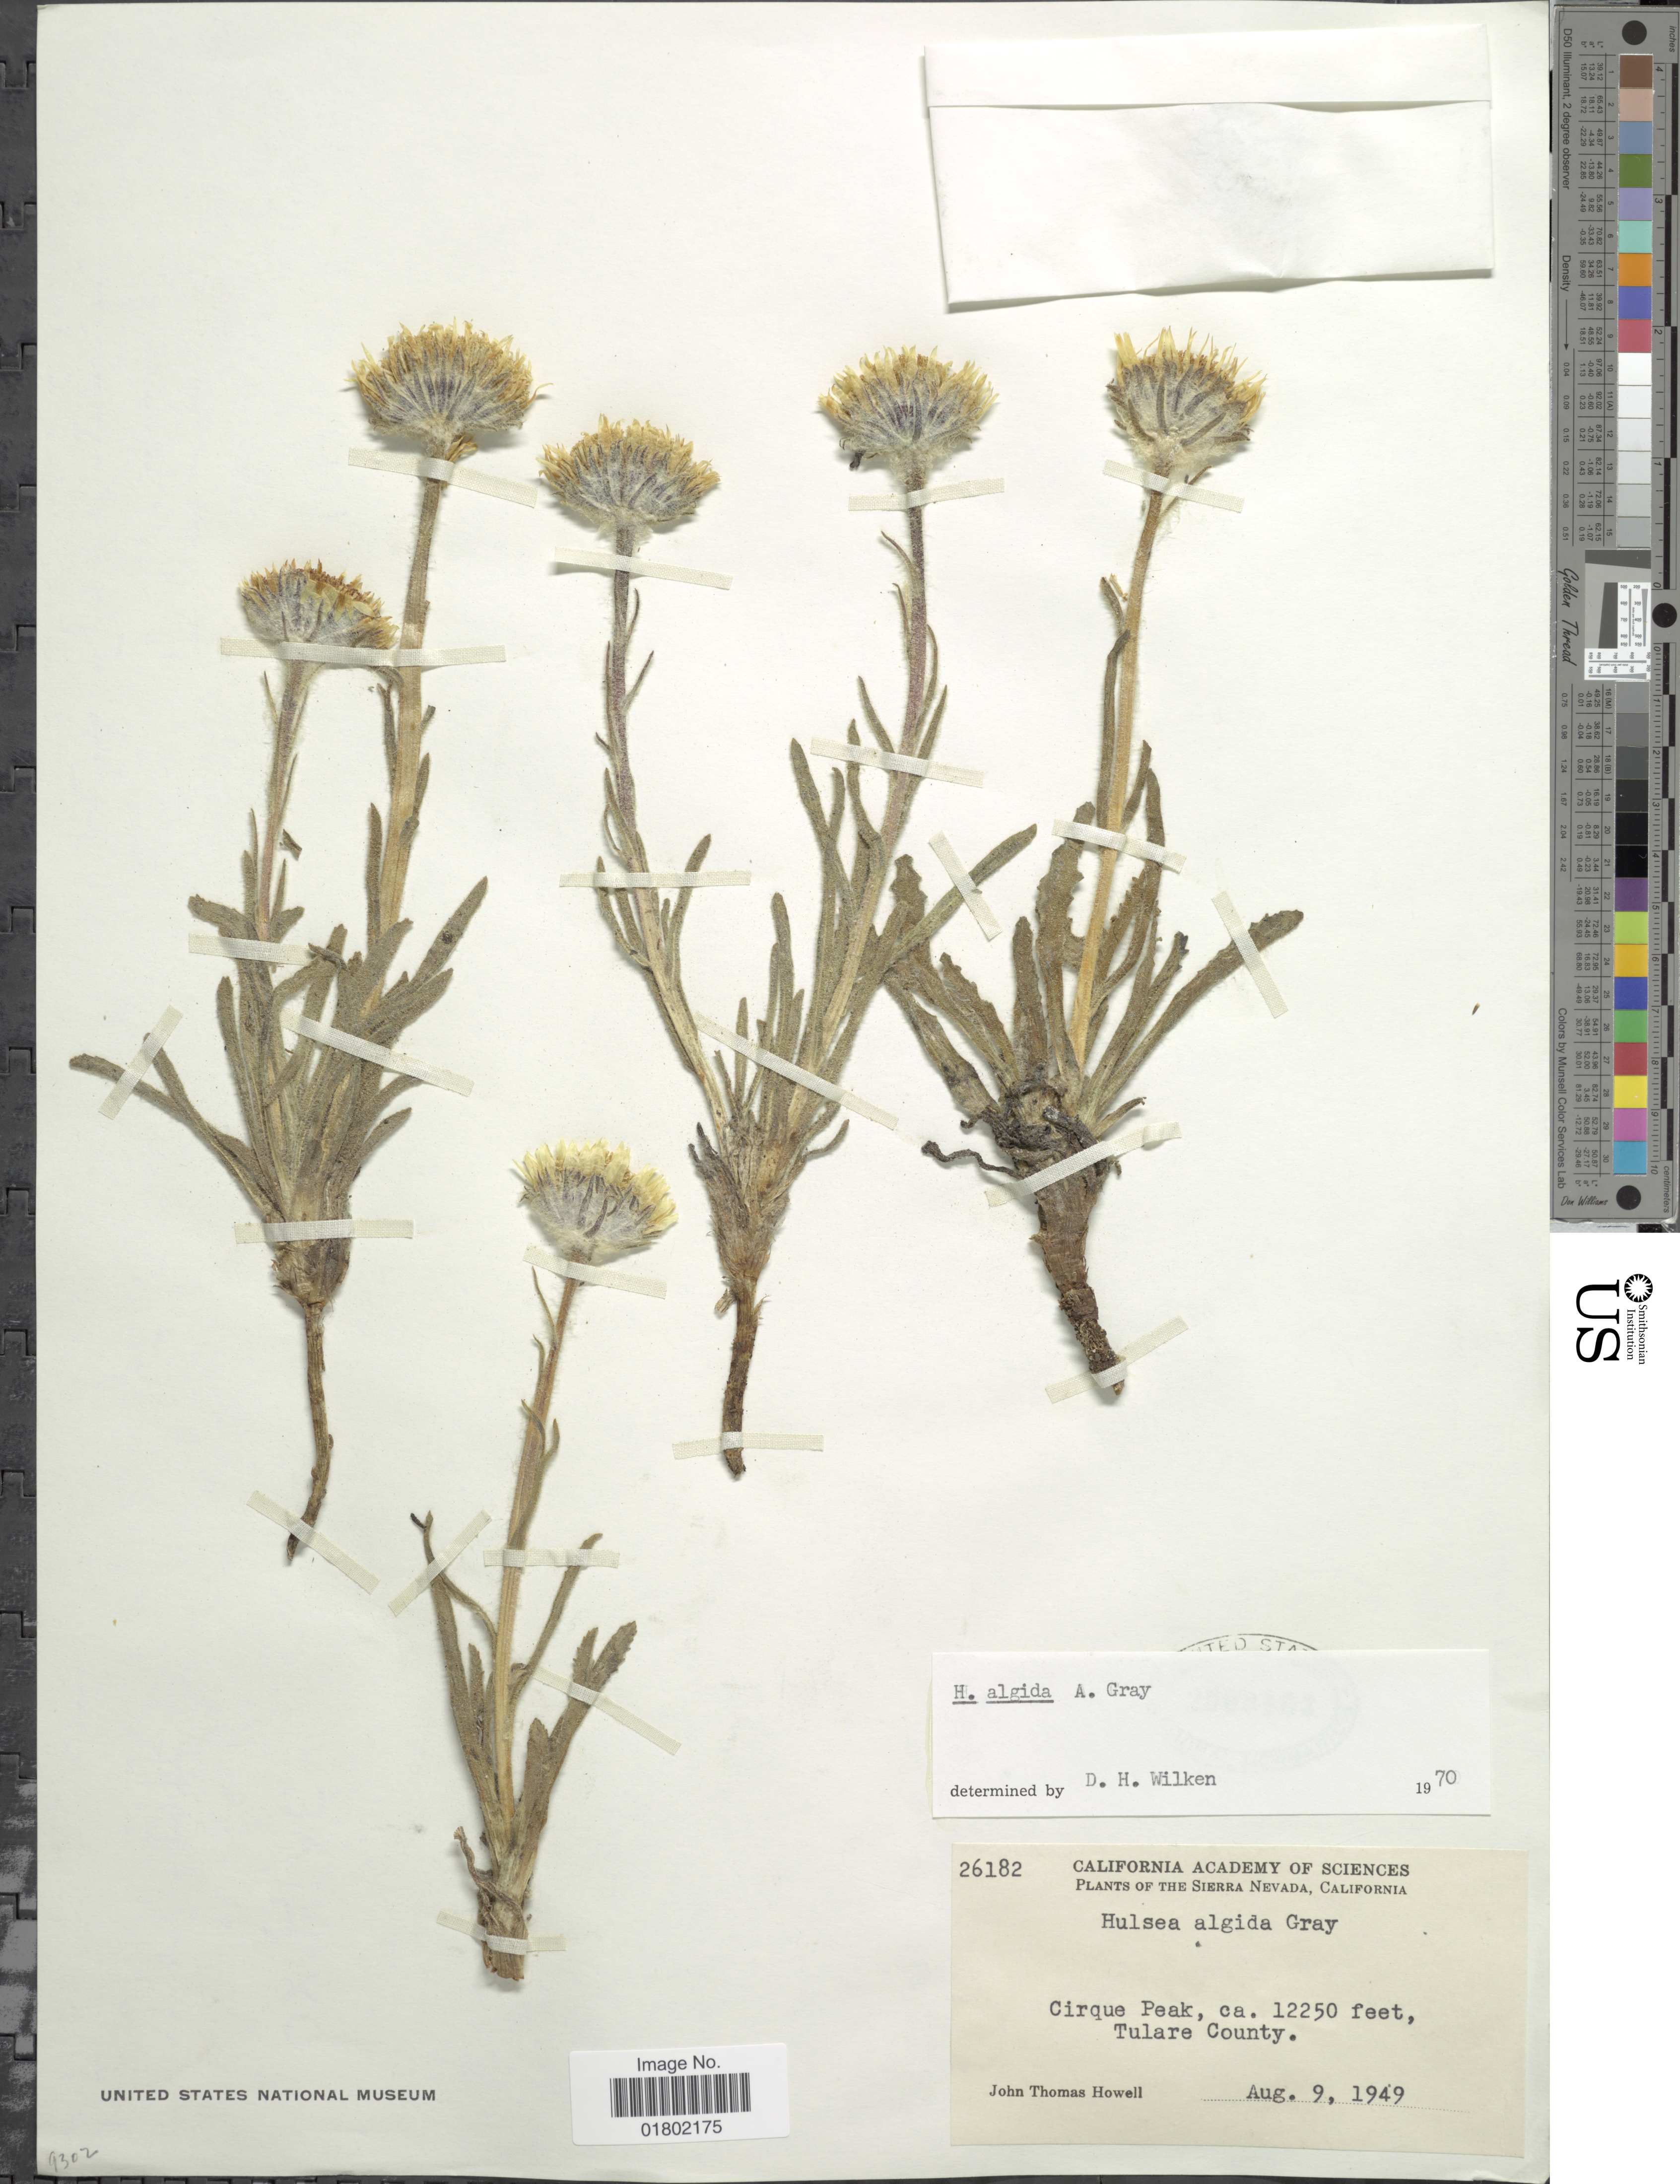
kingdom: Plantae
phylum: Tracheophyta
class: Magnoliopsida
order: Asterales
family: Asteraceae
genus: Hulsea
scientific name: Hulsea algida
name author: A. Gray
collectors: J. T. Howell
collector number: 26182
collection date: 1949-08-09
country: United States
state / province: California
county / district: Tulare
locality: The Sierra Nevada, Cirque Peak, Tulare County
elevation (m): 3734